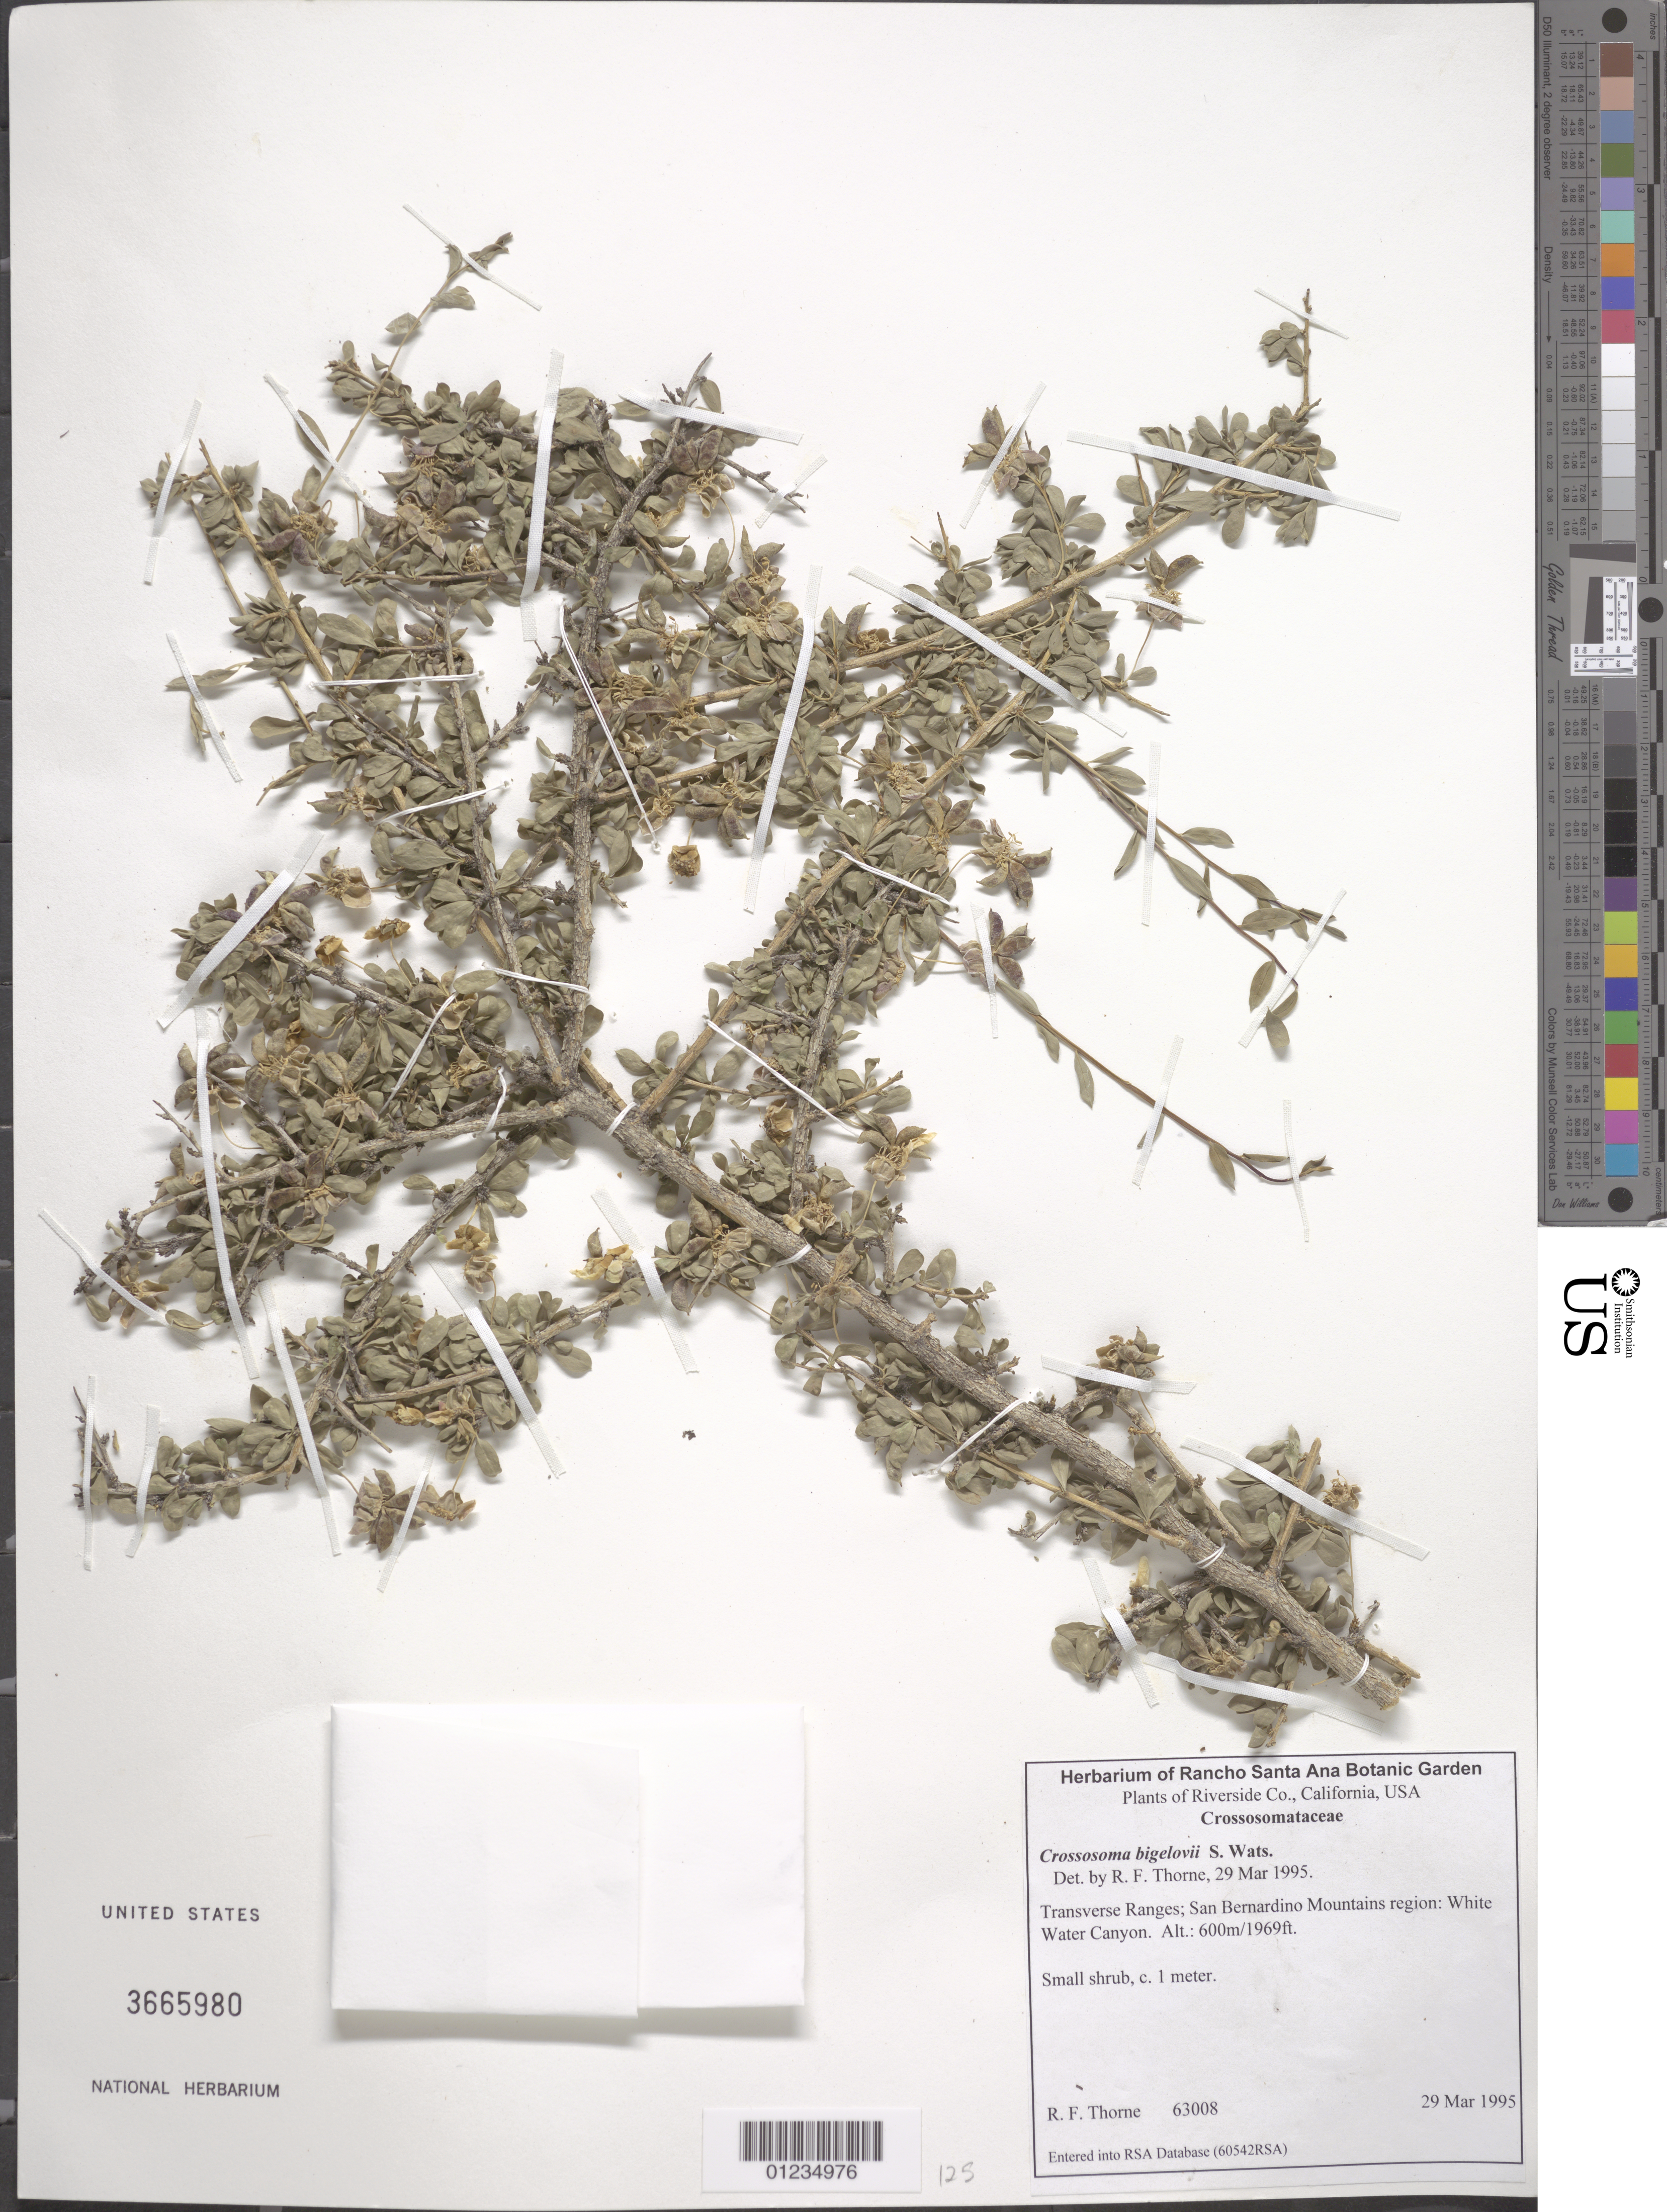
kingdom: Plantae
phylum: Tracheophyta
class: Magnoliopsida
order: Crossosomatales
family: Crossosomataceae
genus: Crossosoma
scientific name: Crossosoma bigelovii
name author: S. Watson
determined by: Throne, R. F.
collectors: R. F. Thorne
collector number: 63008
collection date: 1995-03-29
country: United States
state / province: California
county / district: Riverside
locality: Riverside Co. Transverse Ranges; San Bernardino Mountains region: White Water Canyon.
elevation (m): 600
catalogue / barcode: US 3665980